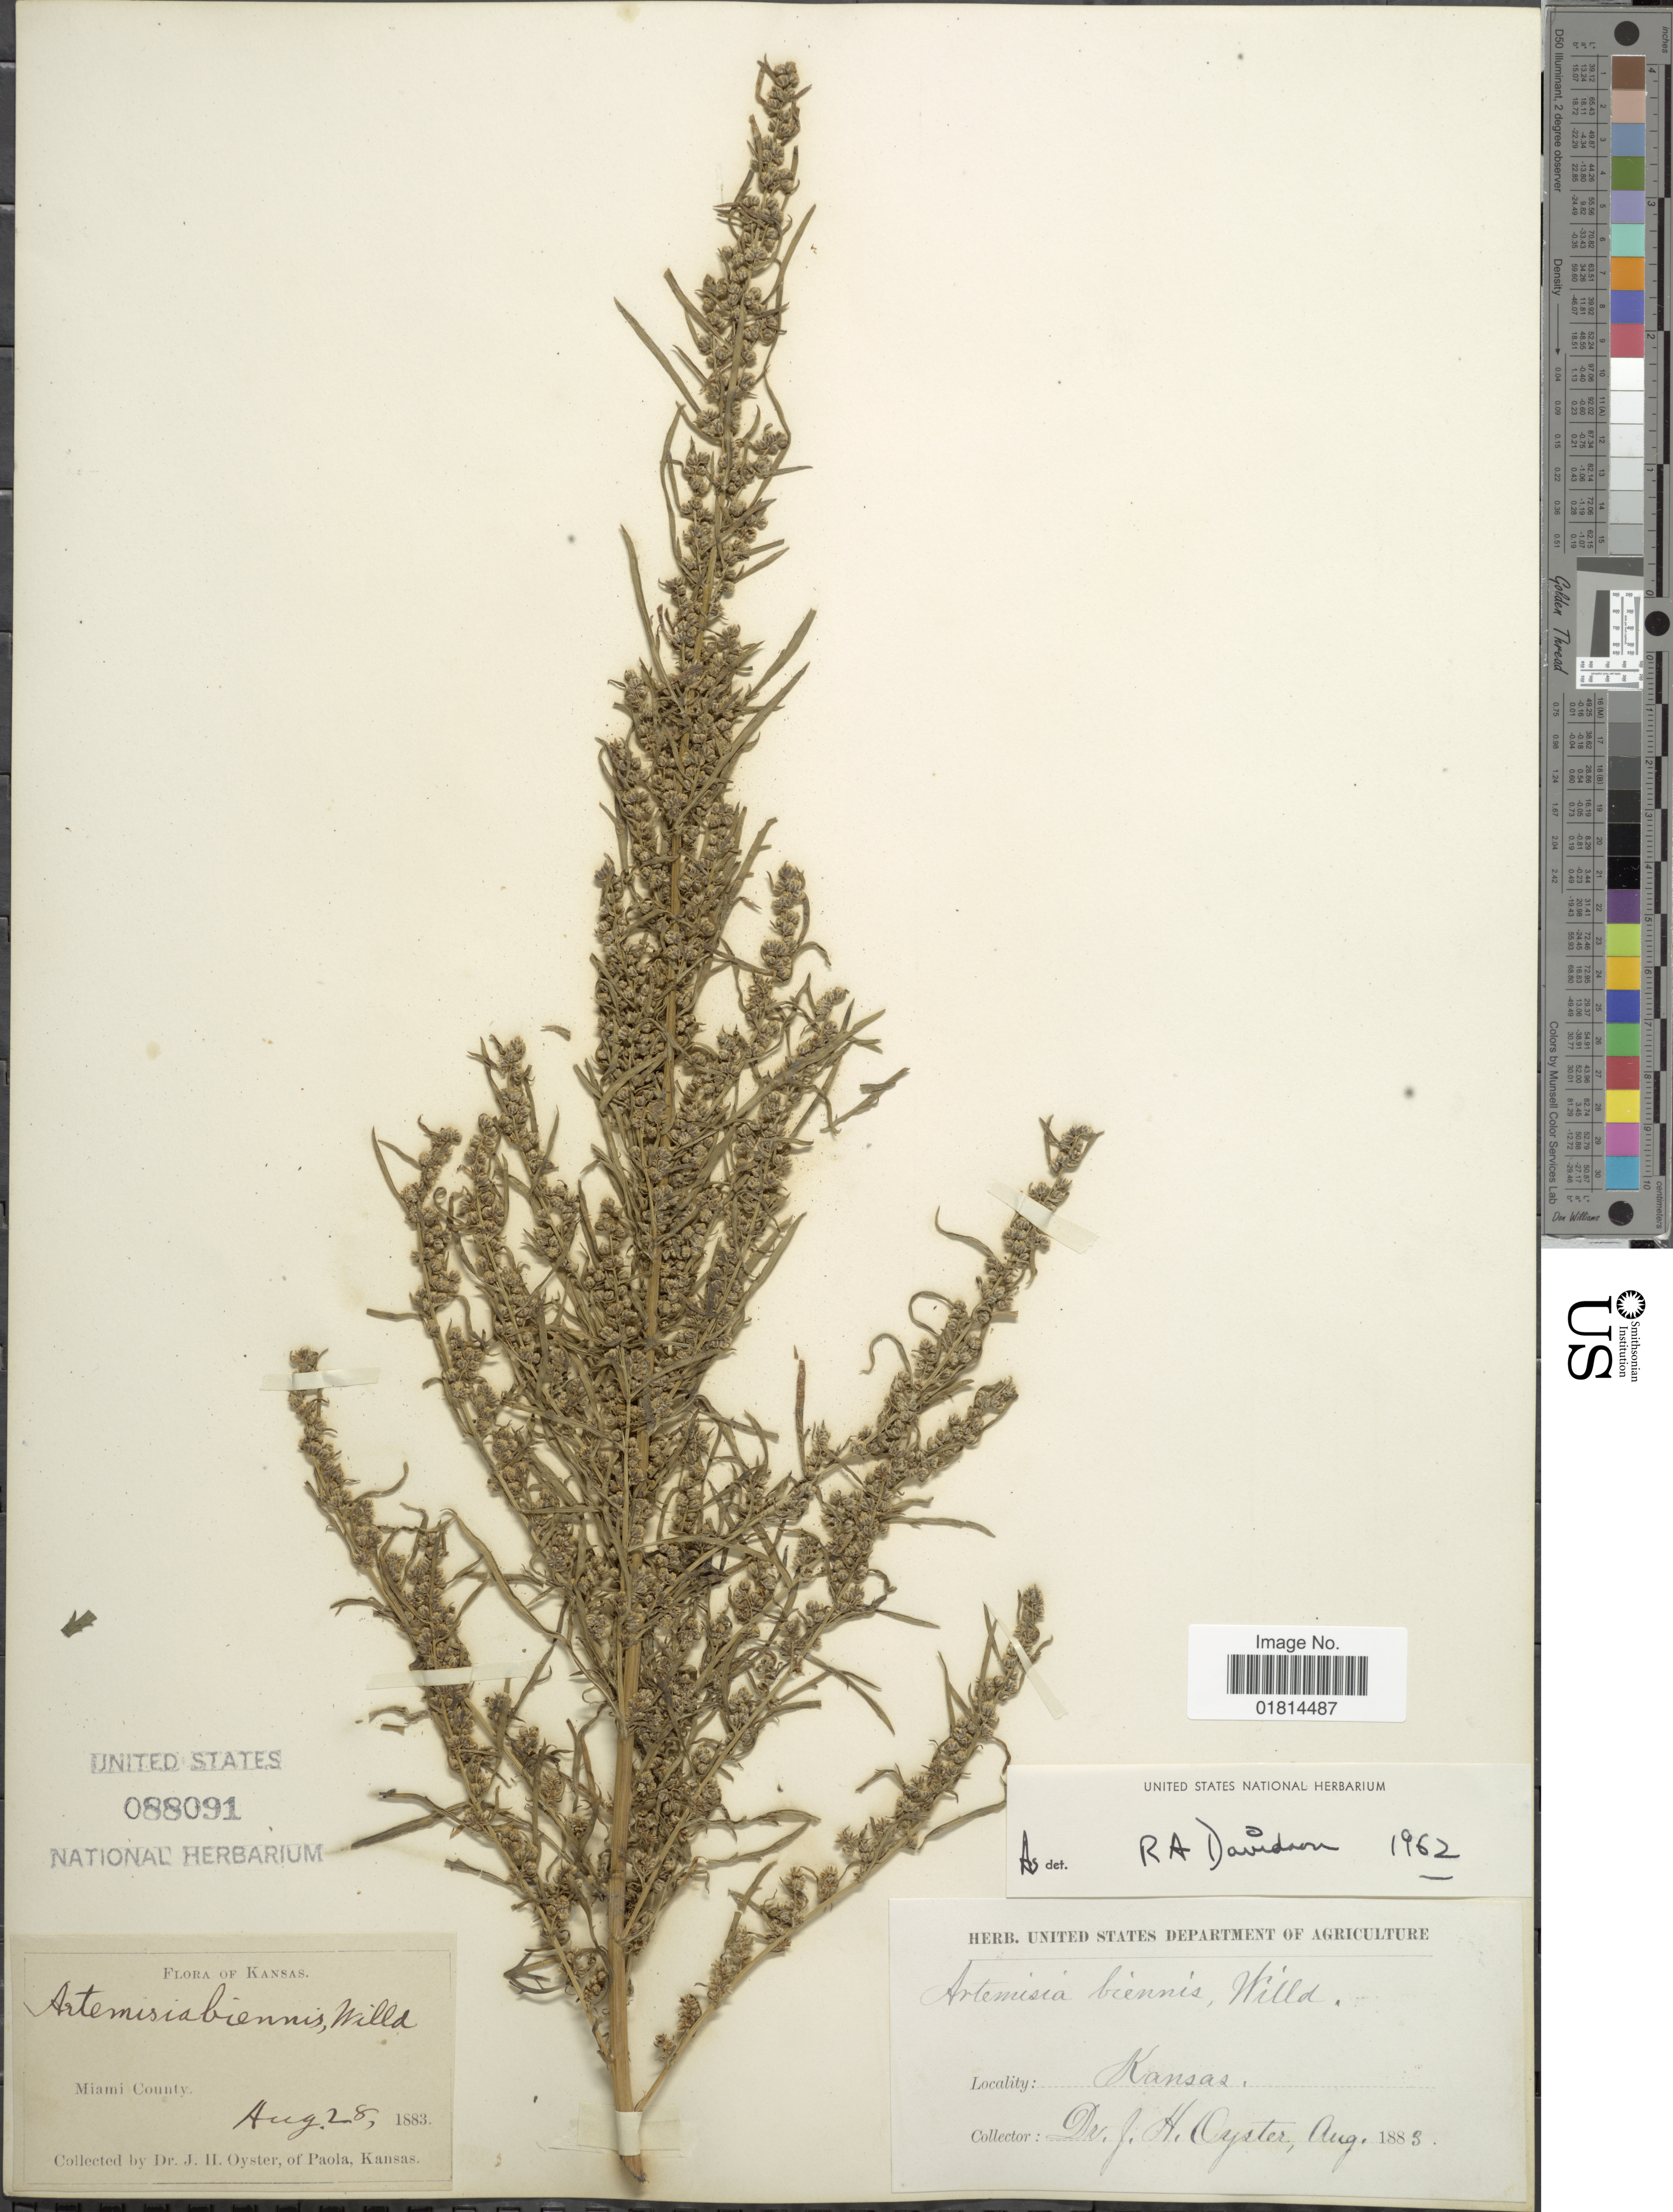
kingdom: Plantae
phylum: Tracheophyta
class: Magnoliopsida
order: Asterales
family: Asteraceae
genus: Artemisia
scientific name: Artemisia biennis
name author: Willd.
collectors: J. H. Oyster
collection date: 1883-08-28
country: United States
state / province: Kansas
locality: Miami County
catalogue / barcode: US 88091